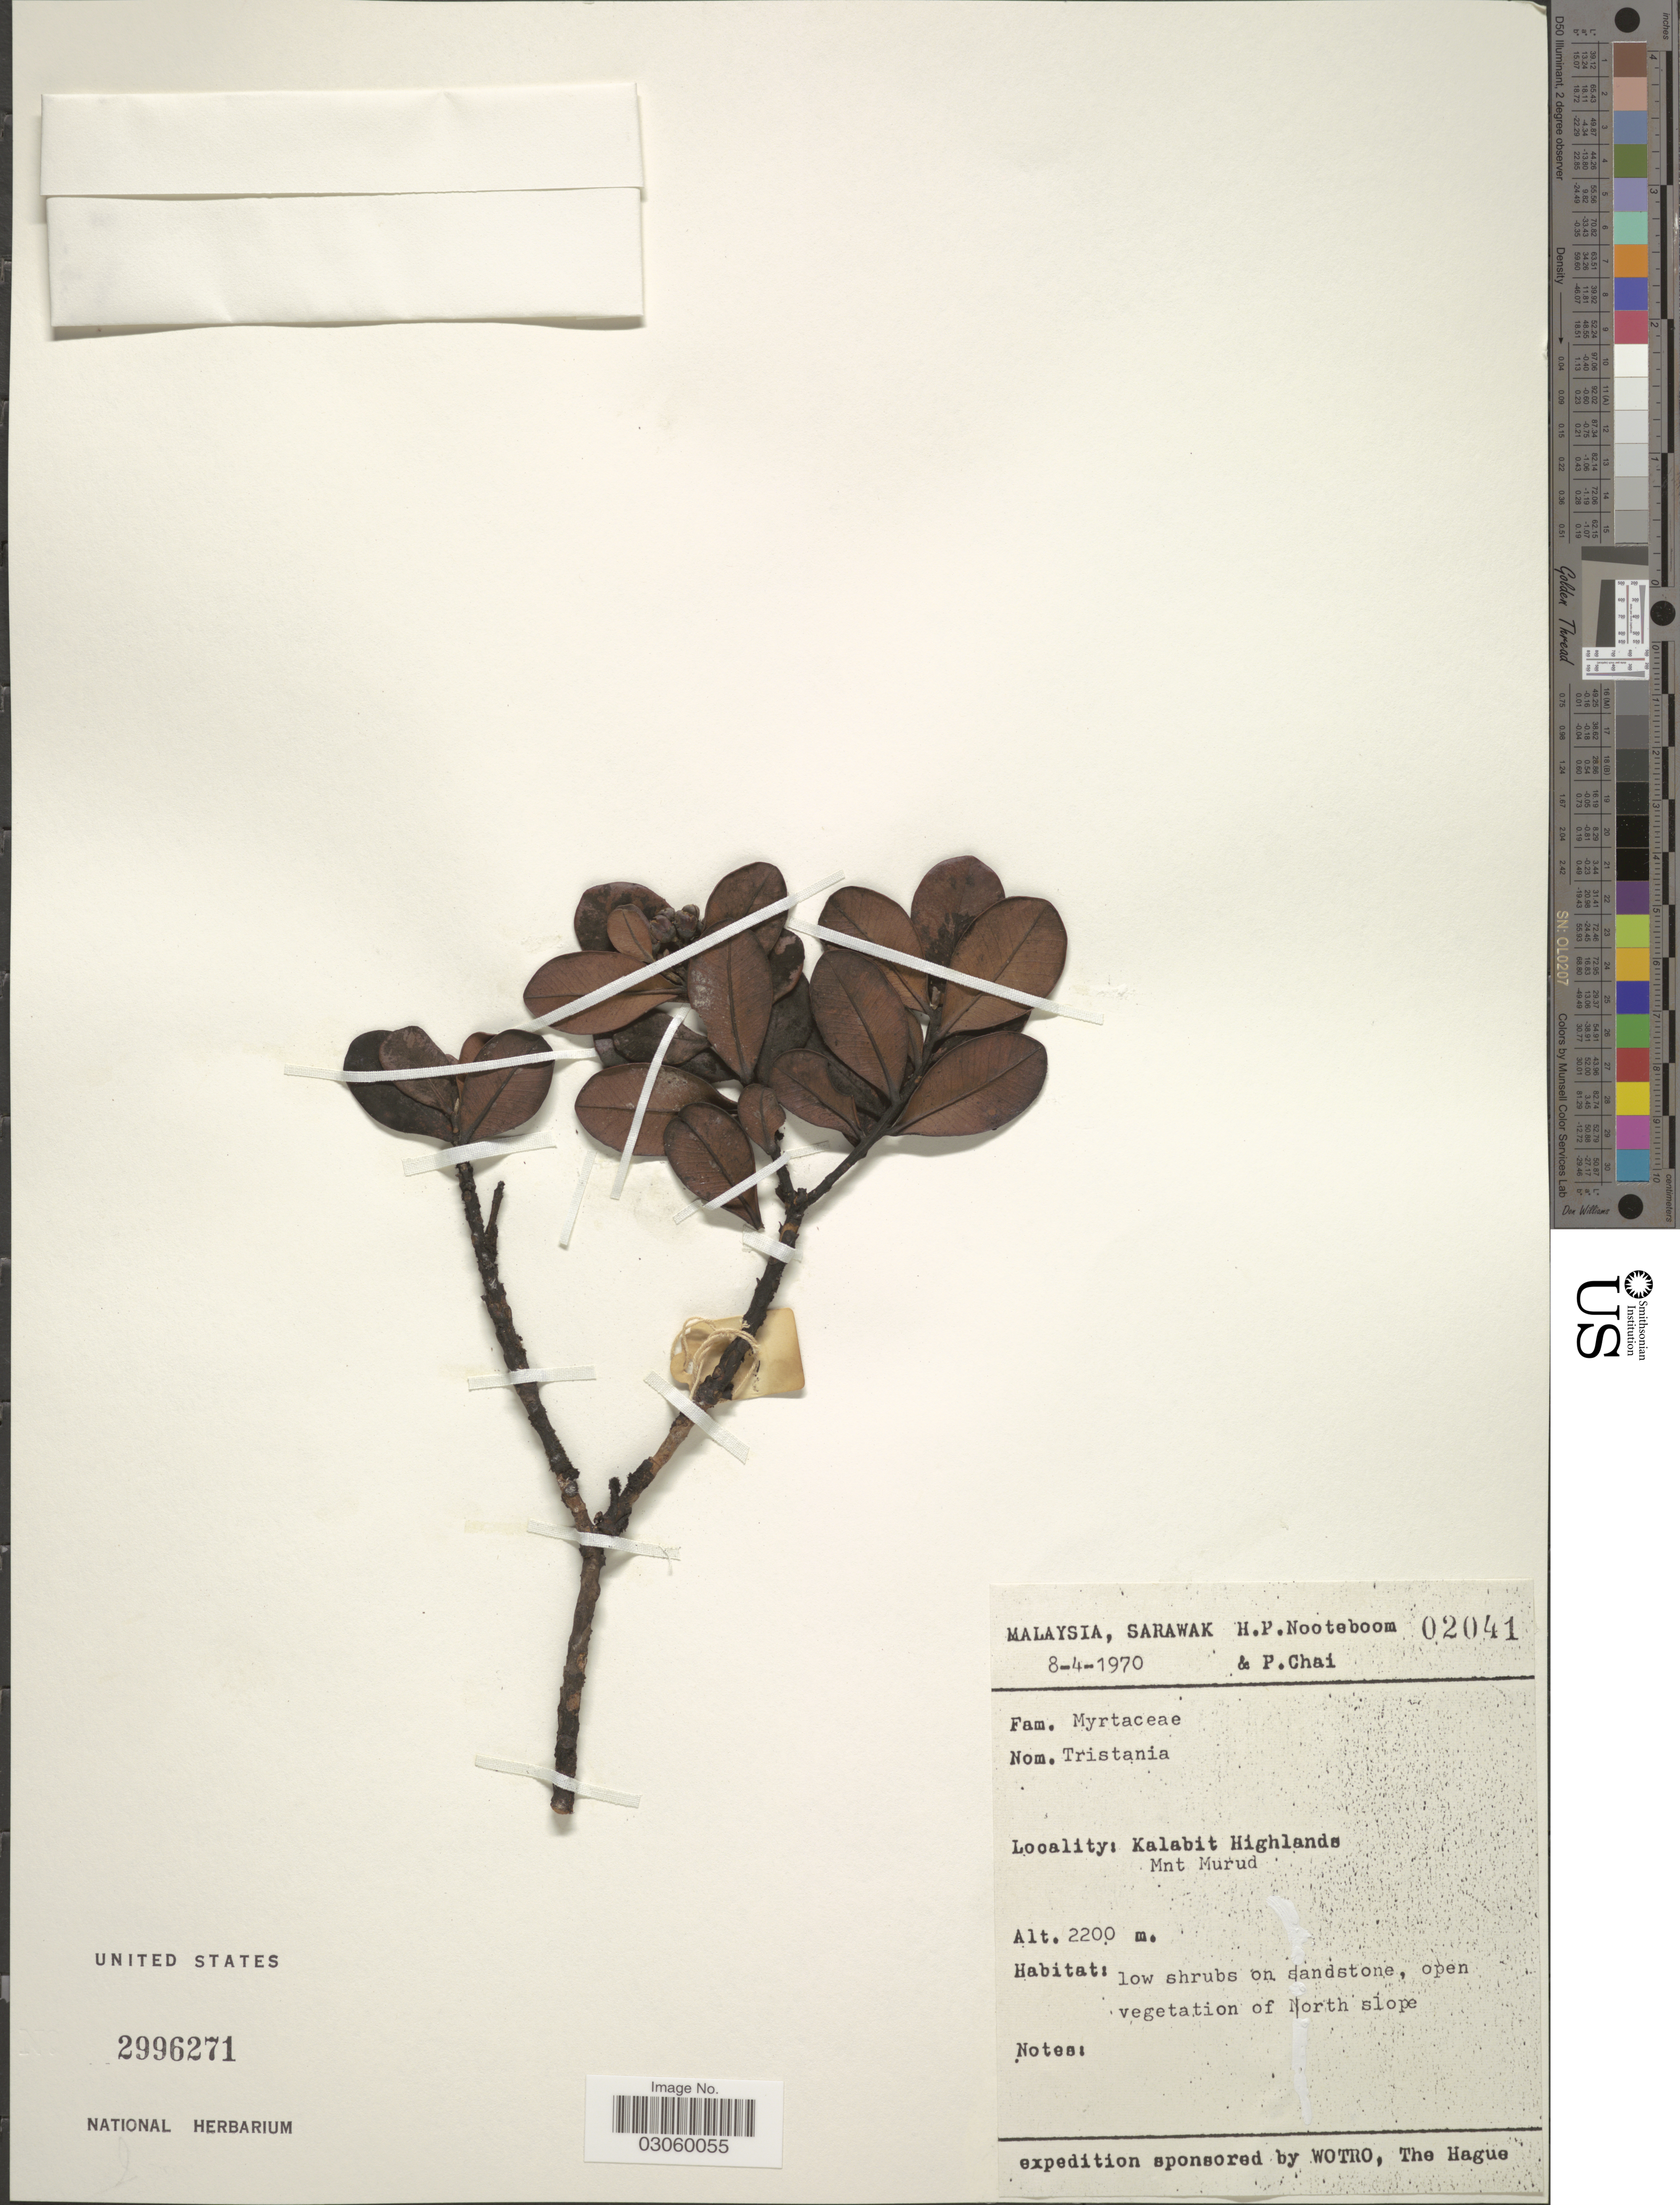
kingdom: Plantae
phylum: Tracheophyta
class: Magnoliopsida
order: Myrtales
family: Myrtaceae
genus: Tristaniopsis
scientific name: Tristaniopsis sp.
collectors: H. P. Nooteboom & P. Chai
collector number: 02041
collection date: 1970-04-08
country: Malaysia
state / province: Sarawak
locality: Kalabit Highlands, Mnt Murud.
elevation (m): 2200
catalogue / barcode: US 2996271